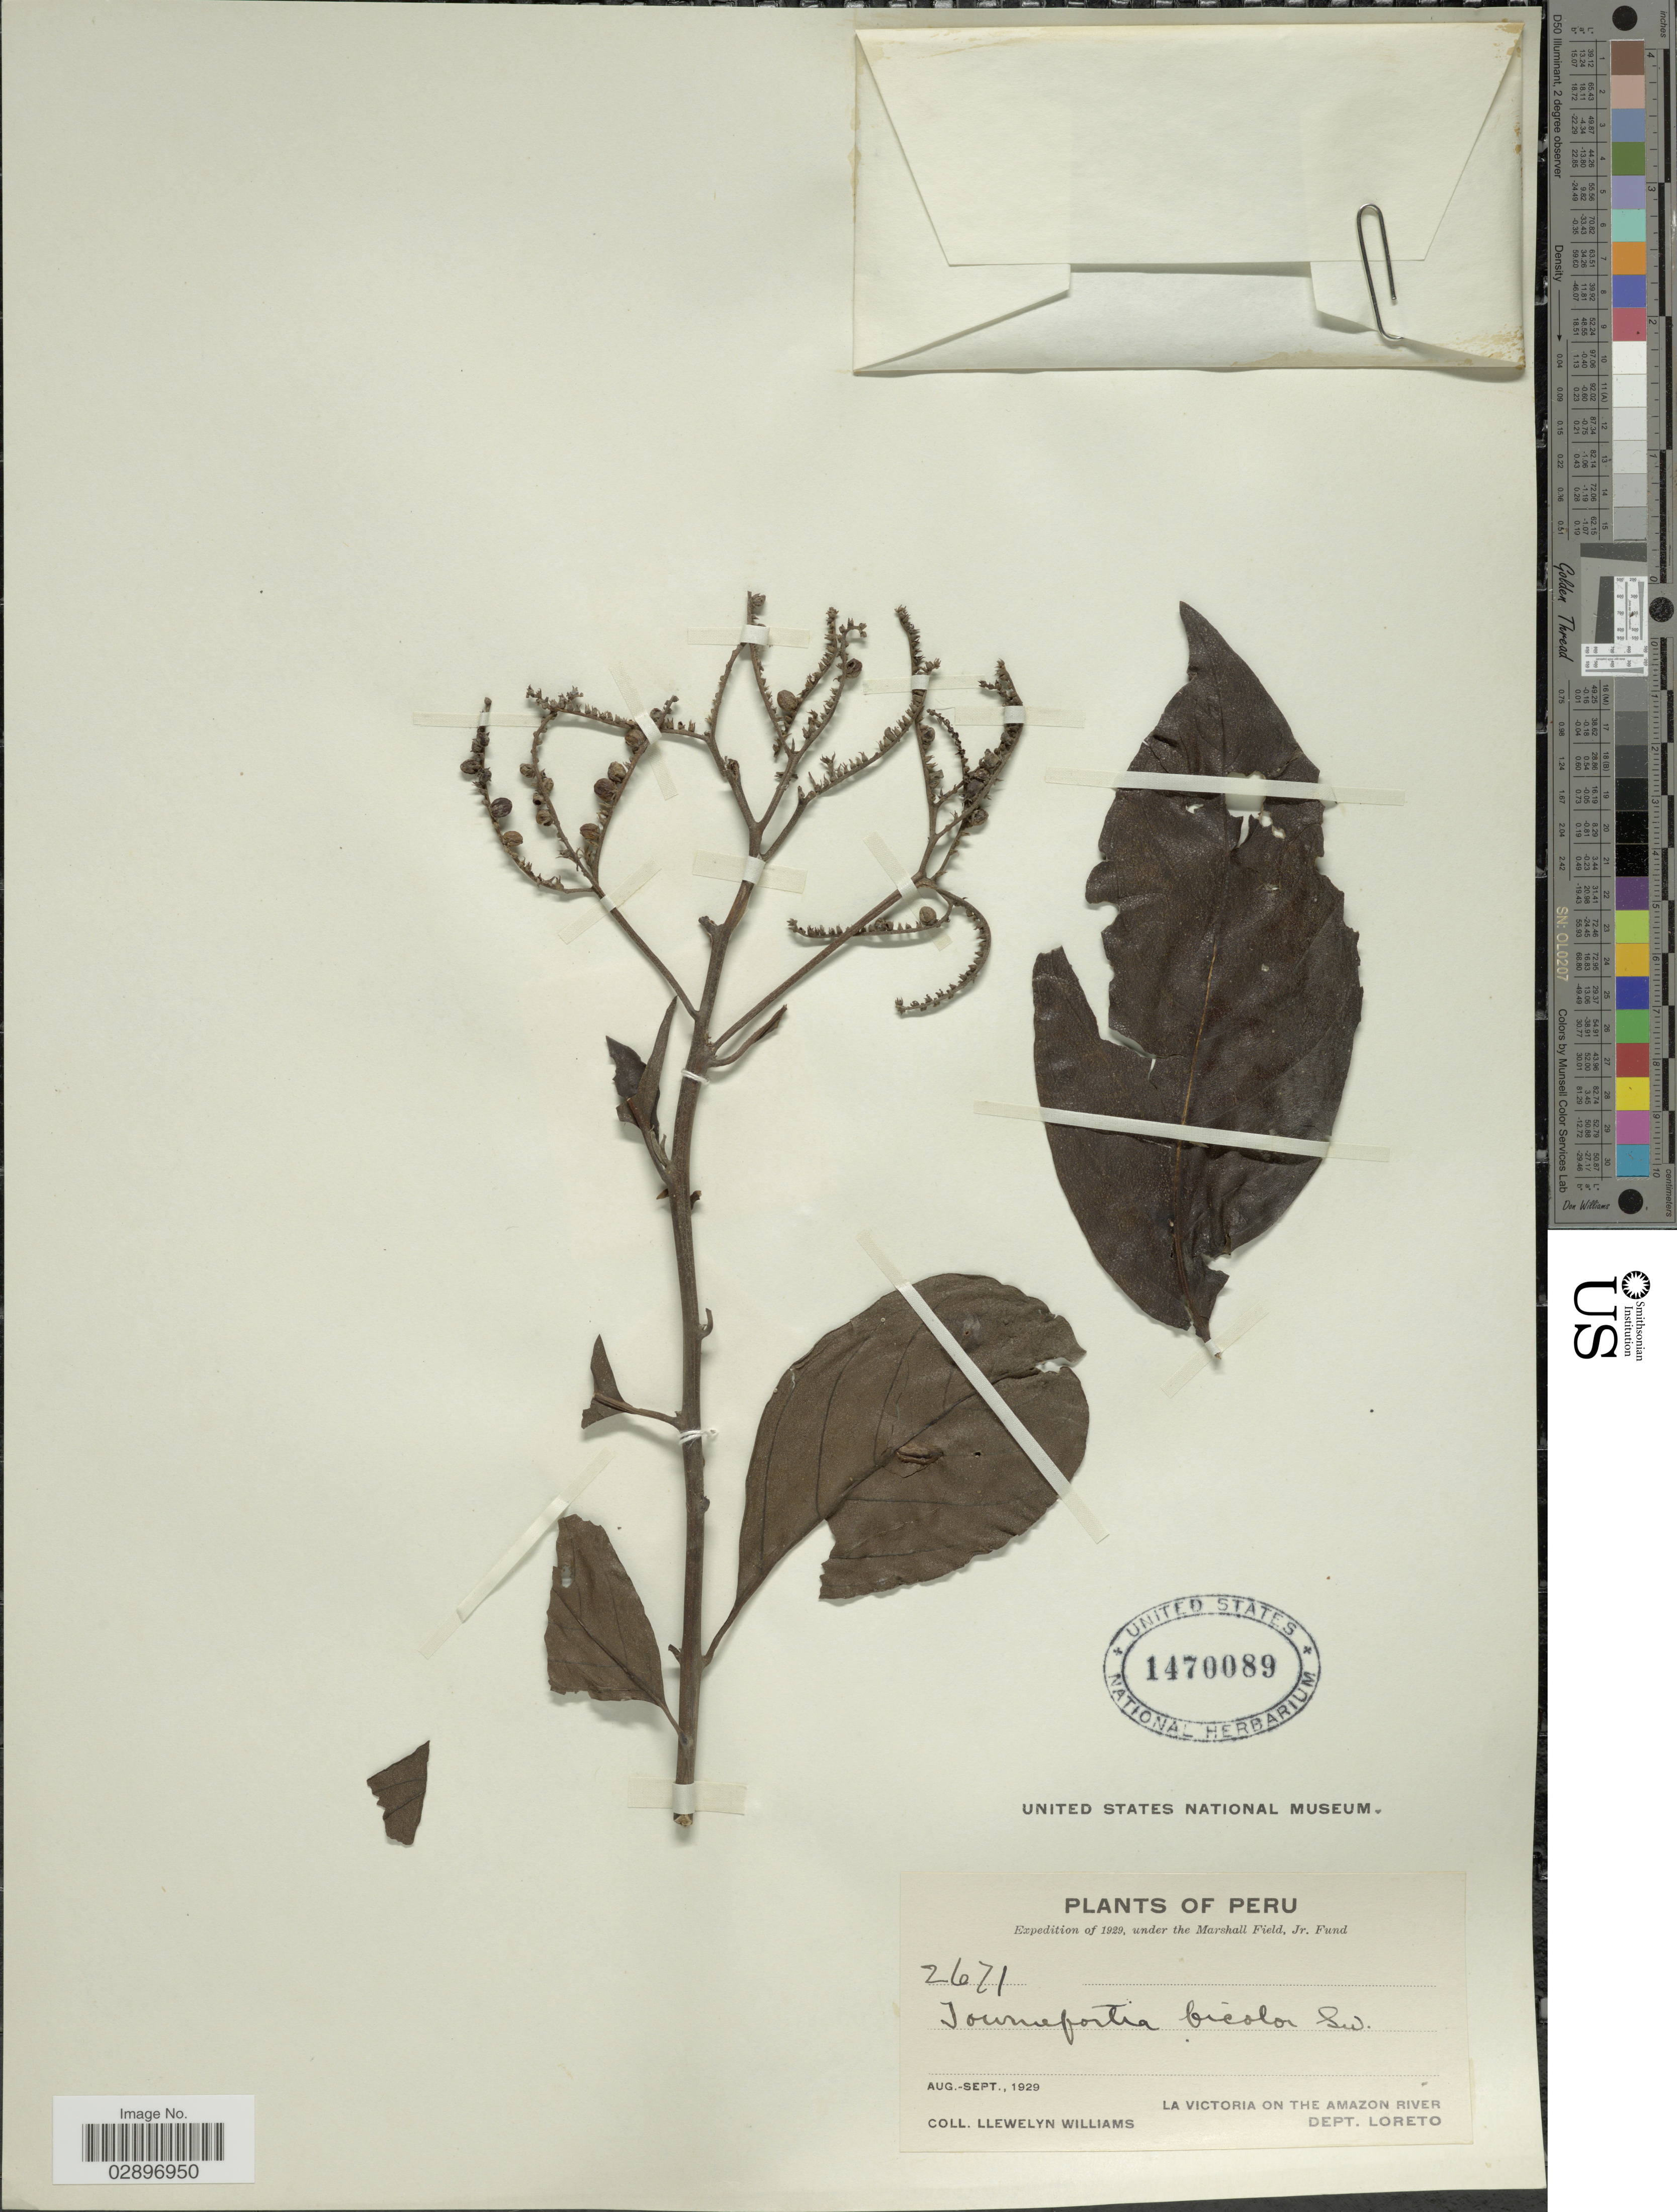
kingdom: Plantae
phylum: Tracheophyta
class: Magnoliopsida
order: Boraginales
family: Heliotropiaceae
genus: Tournefortia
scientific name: Tournefortia bicolor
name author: Sw.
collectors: Ll. Williams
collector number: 2671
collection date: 1929-08/1929-09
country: Peru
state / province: Loreto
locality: La Victoria on the Amazon River. Dept. Loreto.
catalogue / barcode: US 1470089